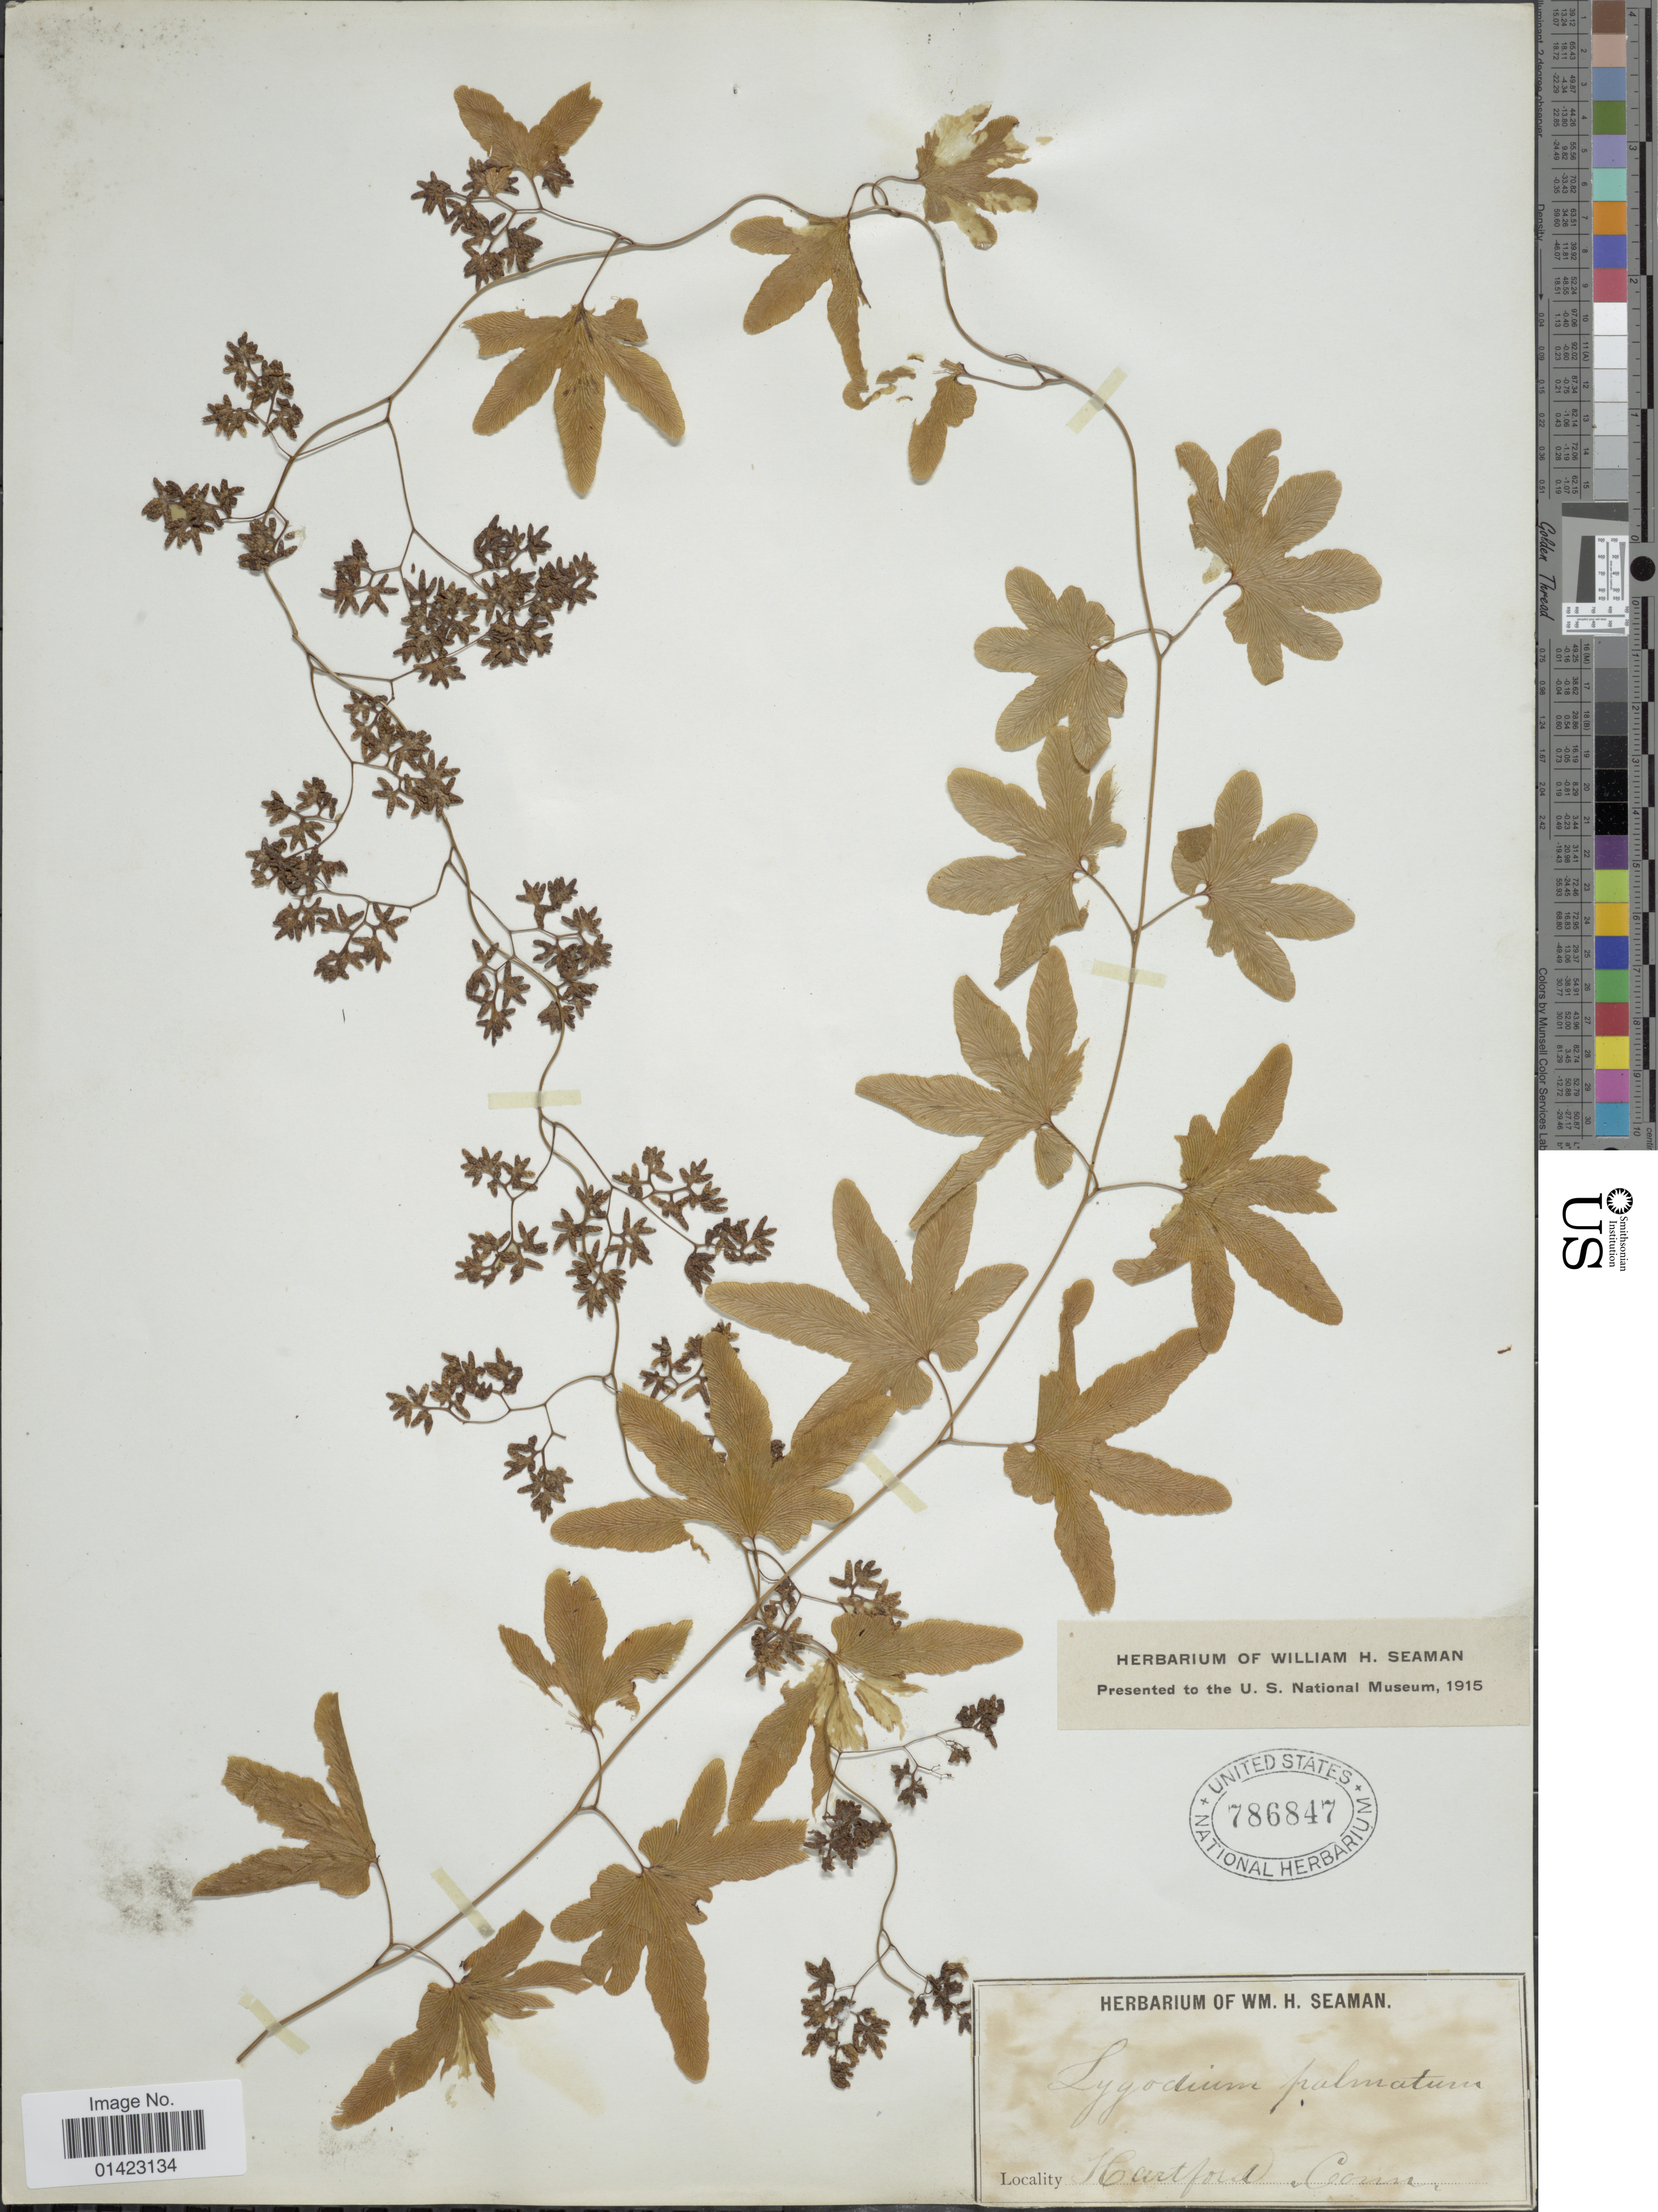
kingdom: Plantae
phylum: Tracheophyta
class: Polypodiopsida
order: Schizaeales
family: Lygodiaceae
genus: Lygodium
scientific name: Lygodium palmatum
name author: (Bernh.) Sw.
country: United States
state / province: Connecticut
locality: Hartford, Conn.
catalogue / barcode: US 786847